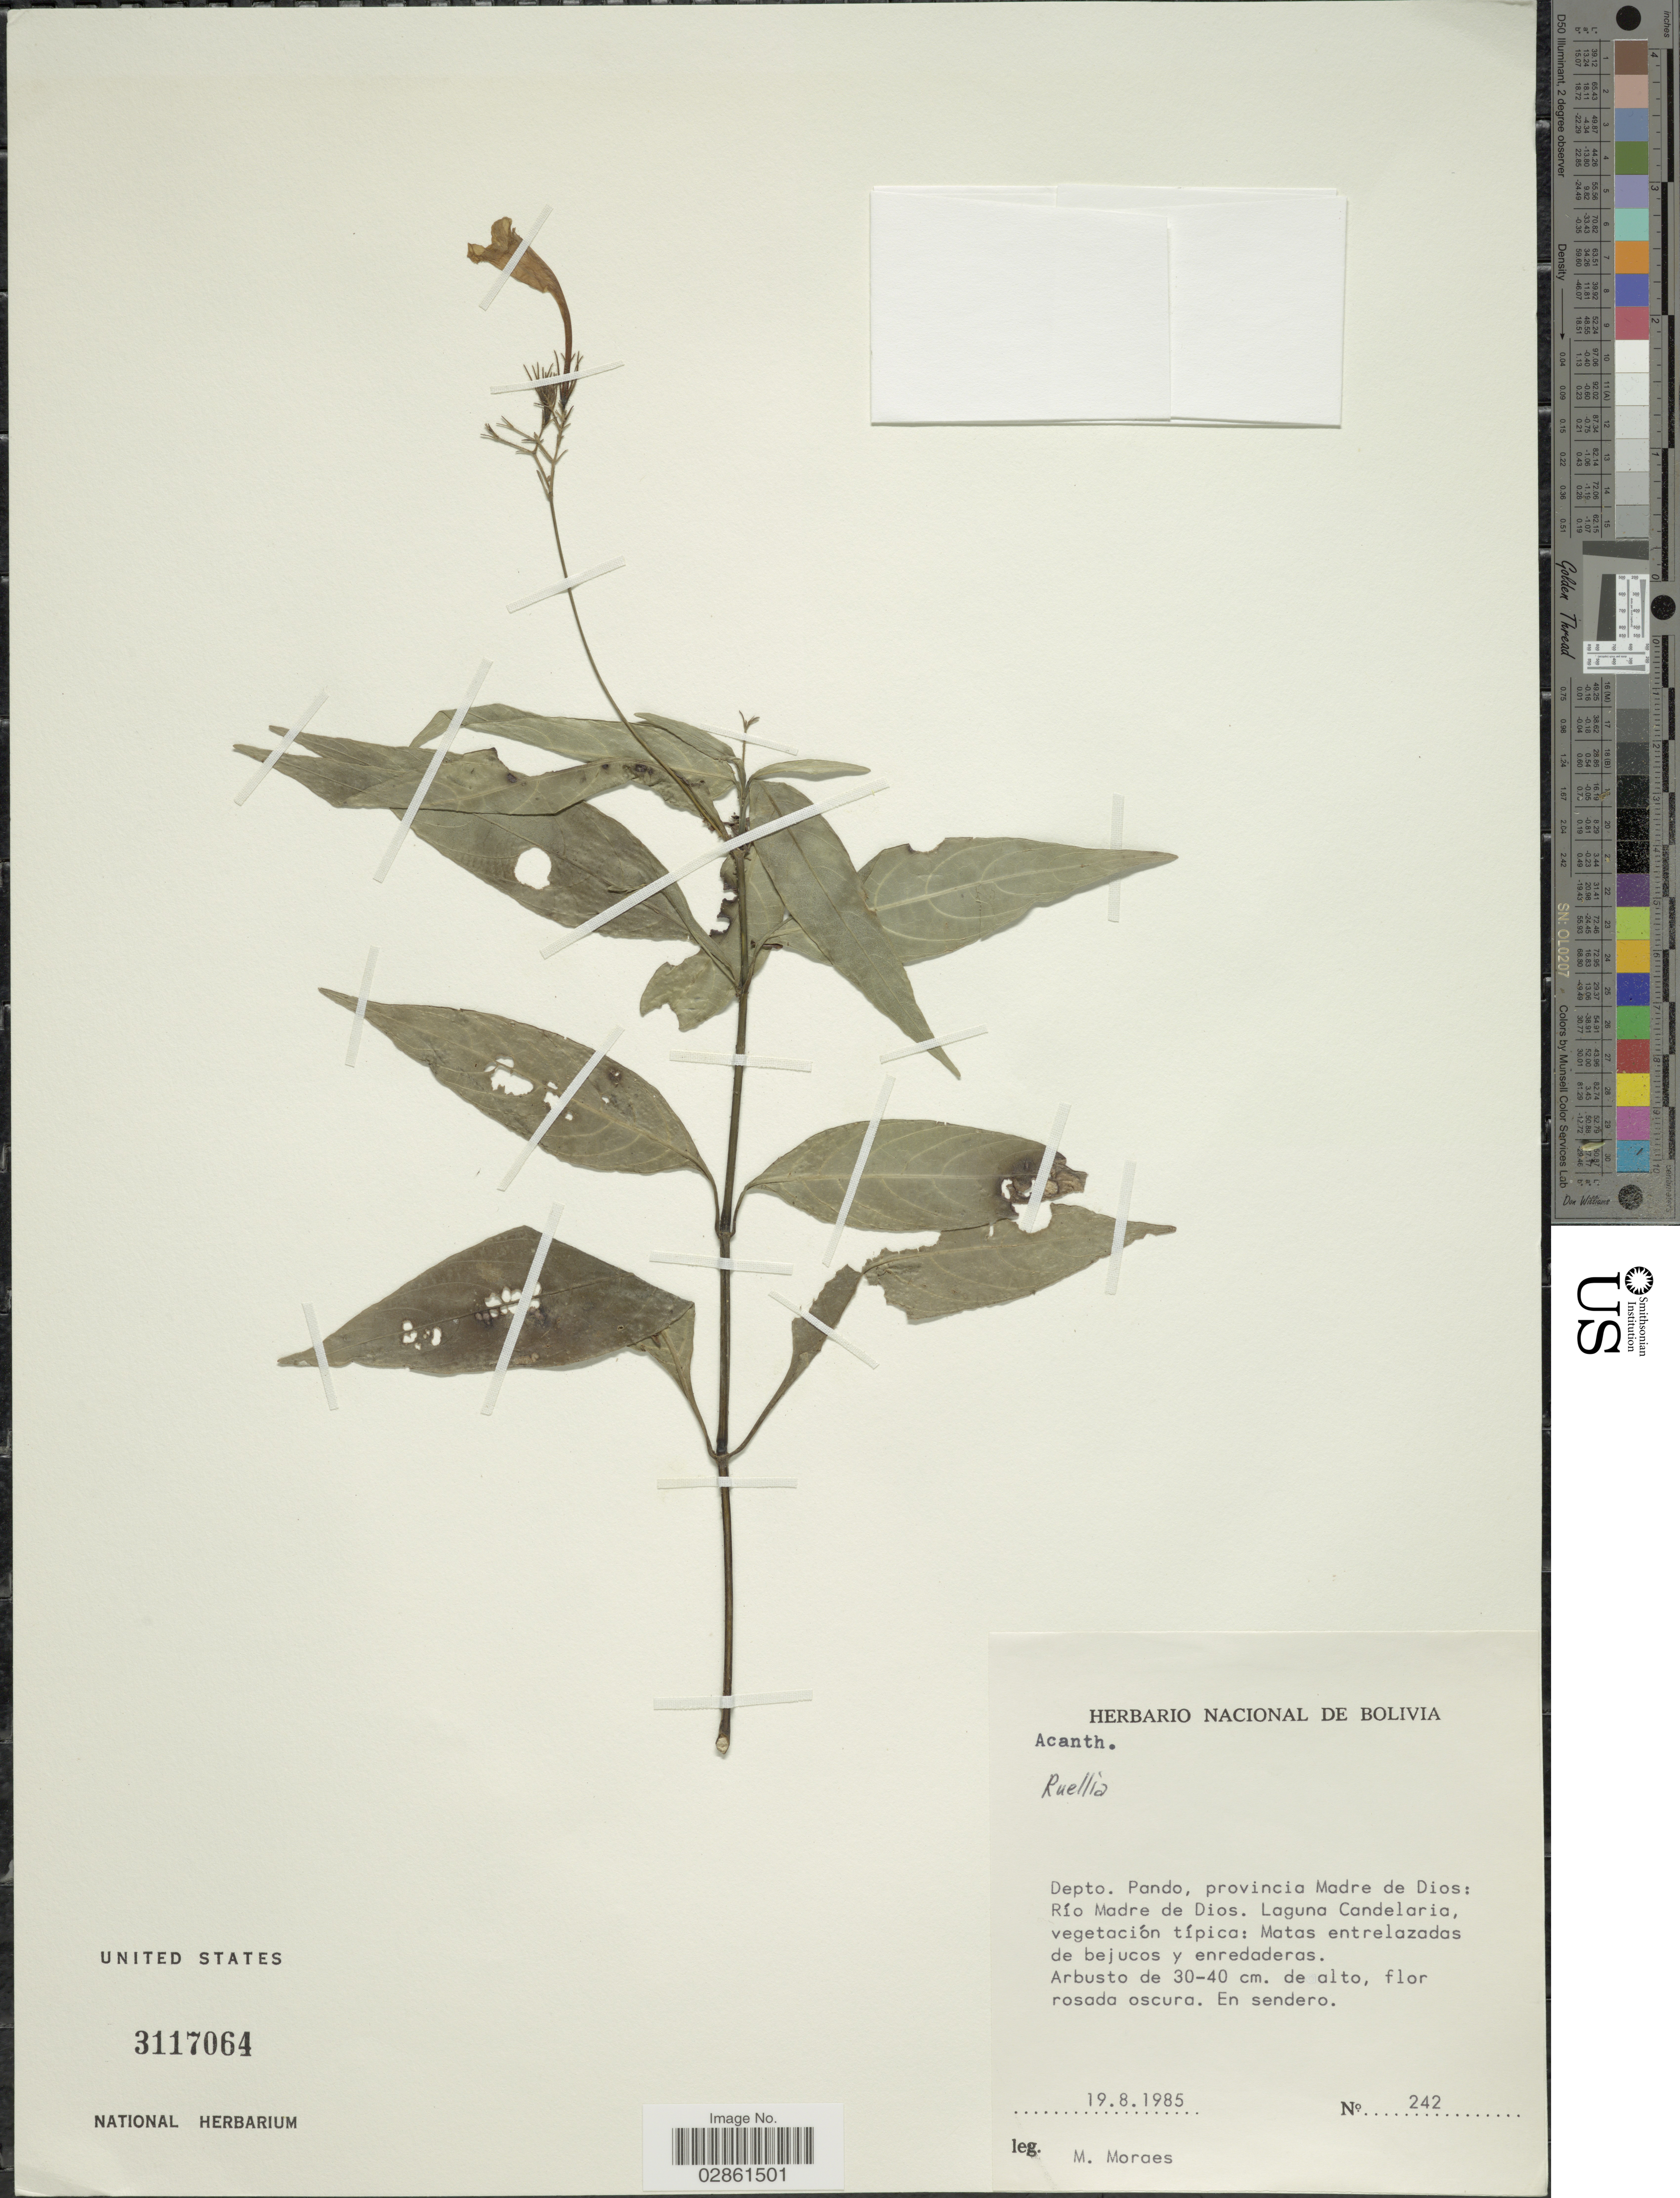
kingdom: Plantae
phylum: Tracheophyta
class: Magnoliopsida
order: Lamiales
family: Acanthaceae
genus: Ruellia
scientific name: Ruellia nitida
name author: (Nees) Wassh. & J.R.I. Wood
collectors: M. Moraes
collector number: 242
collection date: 1985-08-19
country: Bolivia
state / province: Pando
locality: Depto. Pando, provincia Madre de Dios: Río Madre de Dios. Laguna Candelaria.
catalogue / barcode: US 3117064